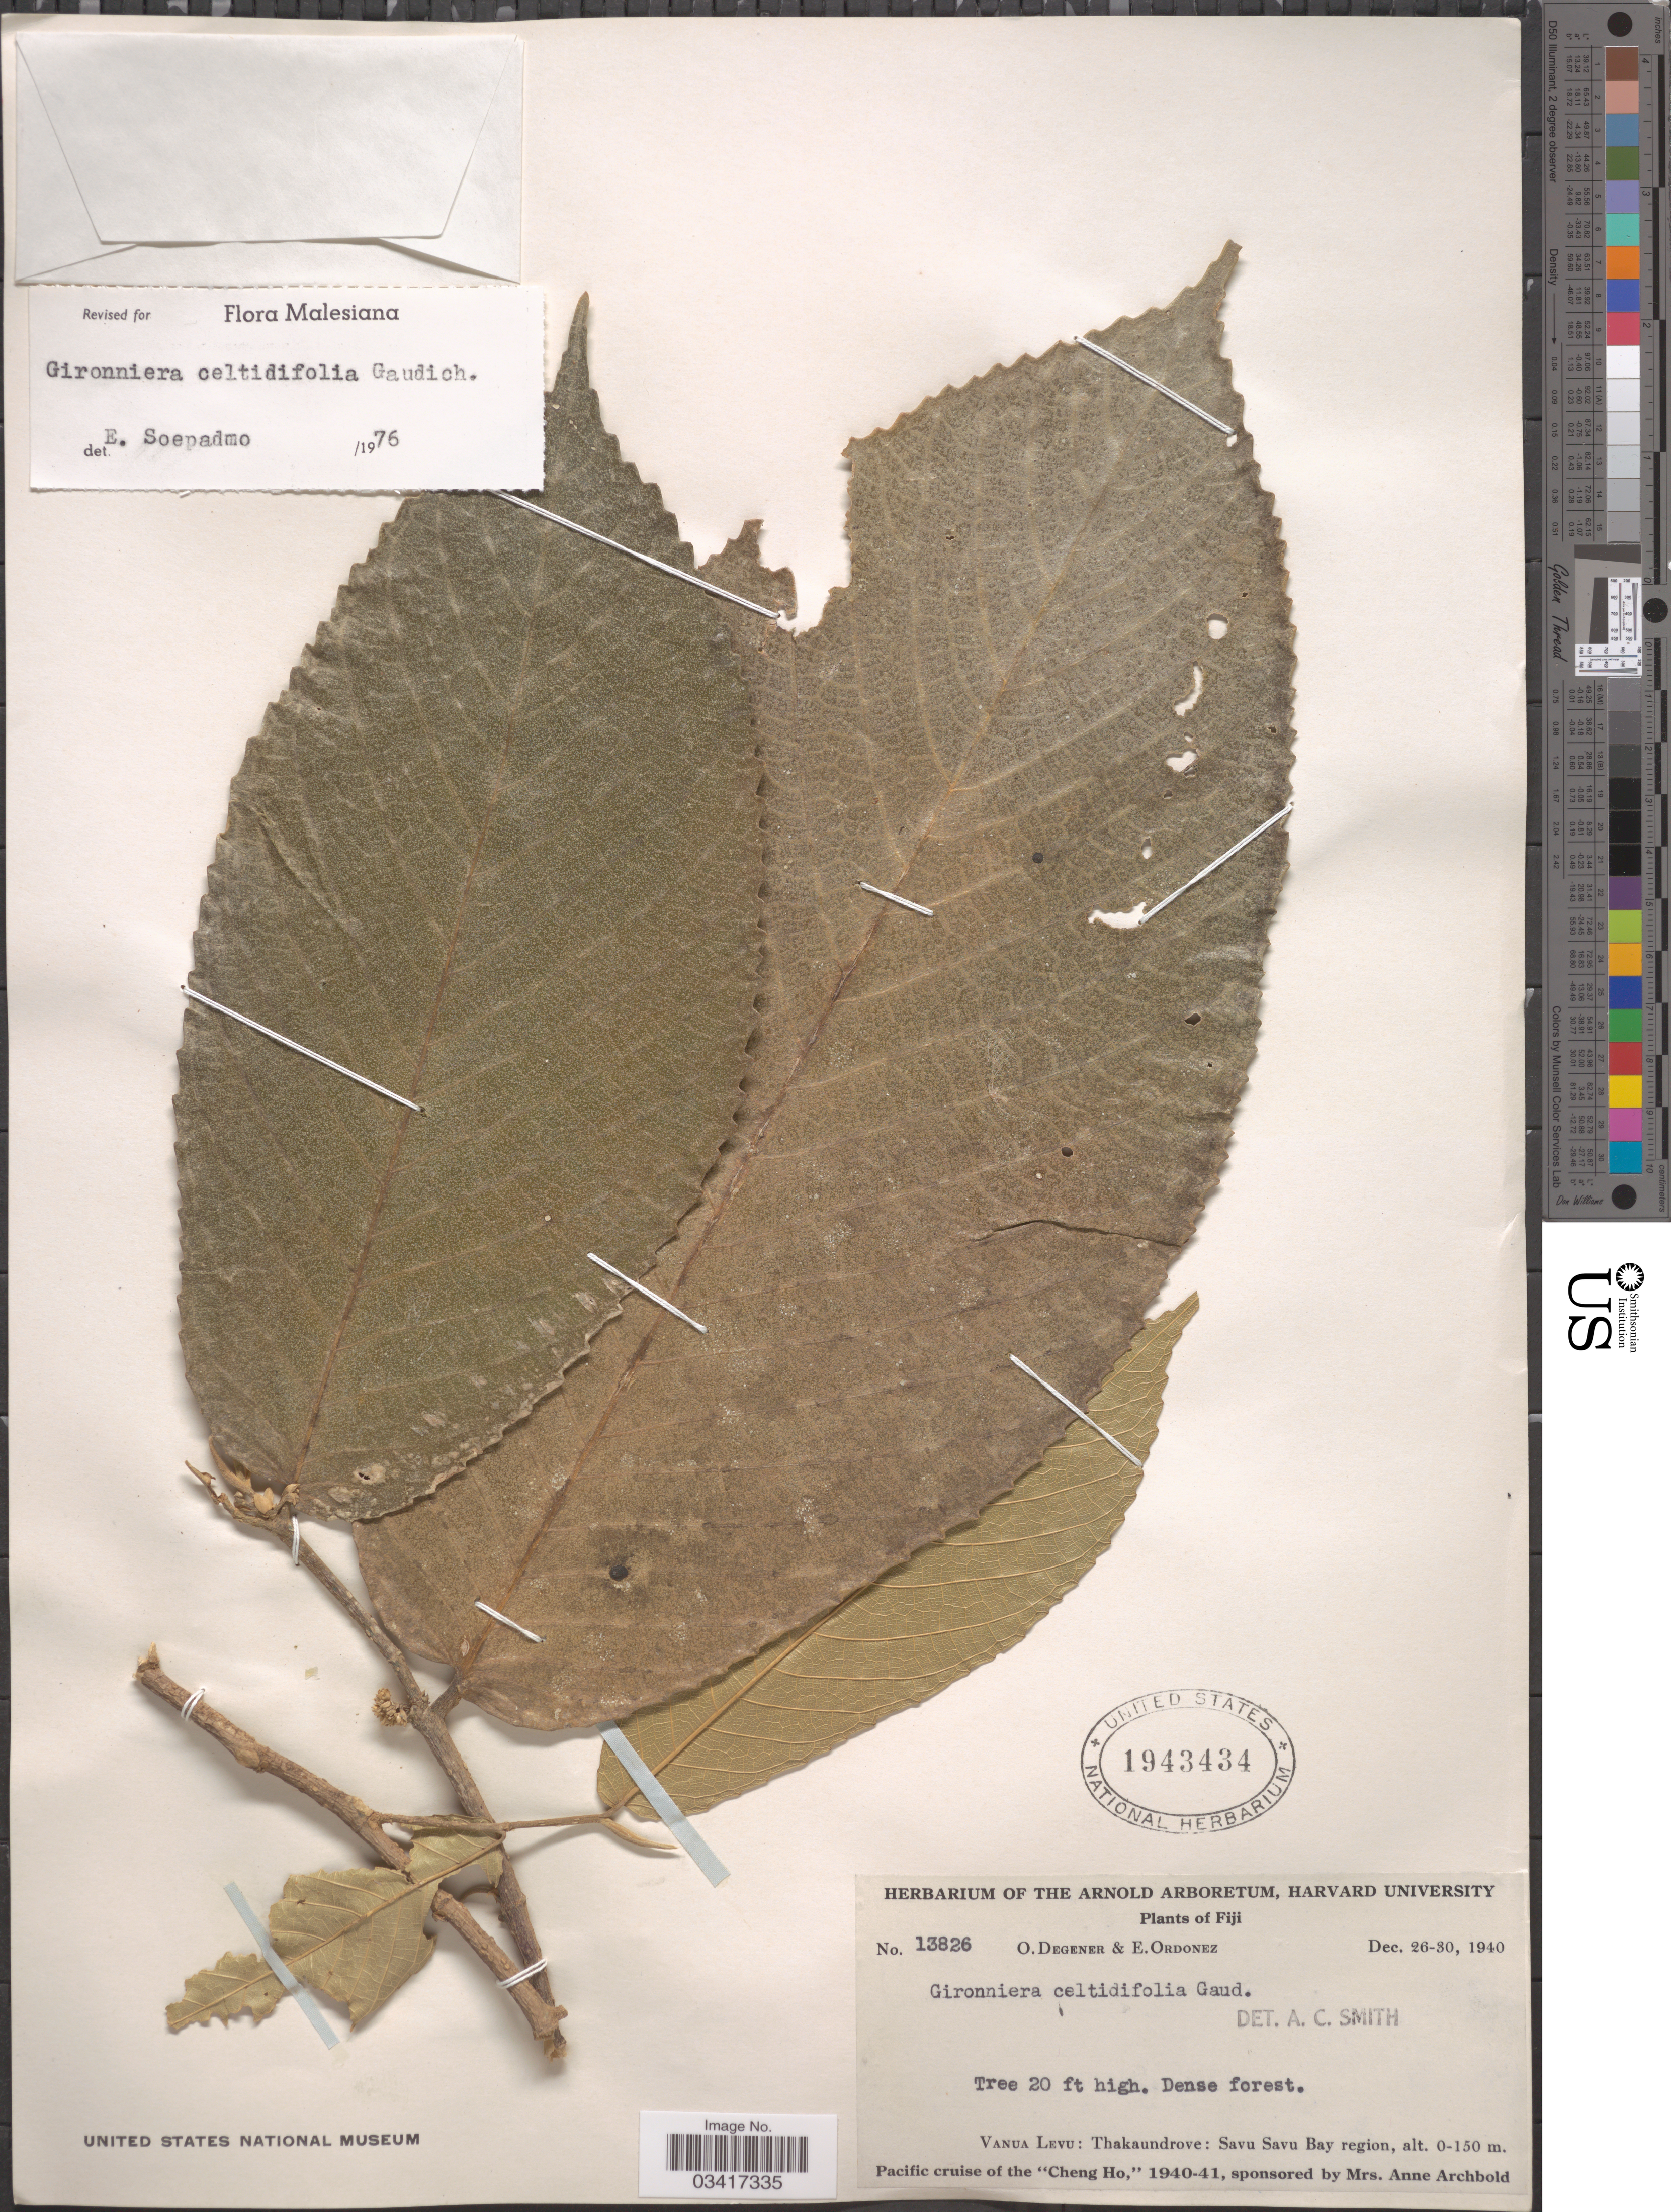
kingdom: Plantae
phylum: Tracheophyta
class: Magnoliopsida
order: Rosales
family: Cannabaceae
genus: Gironniera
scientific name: Gironniera celtidifolia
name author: Gaudich.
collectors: O. Degener & E. Ordonez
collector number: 13826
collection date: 1940-12-26/1940-12-30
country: Fiji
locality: Vanua Levu: Thakaundrove: Savu Savu Bay region.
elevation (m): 0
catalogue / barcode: US 1943434